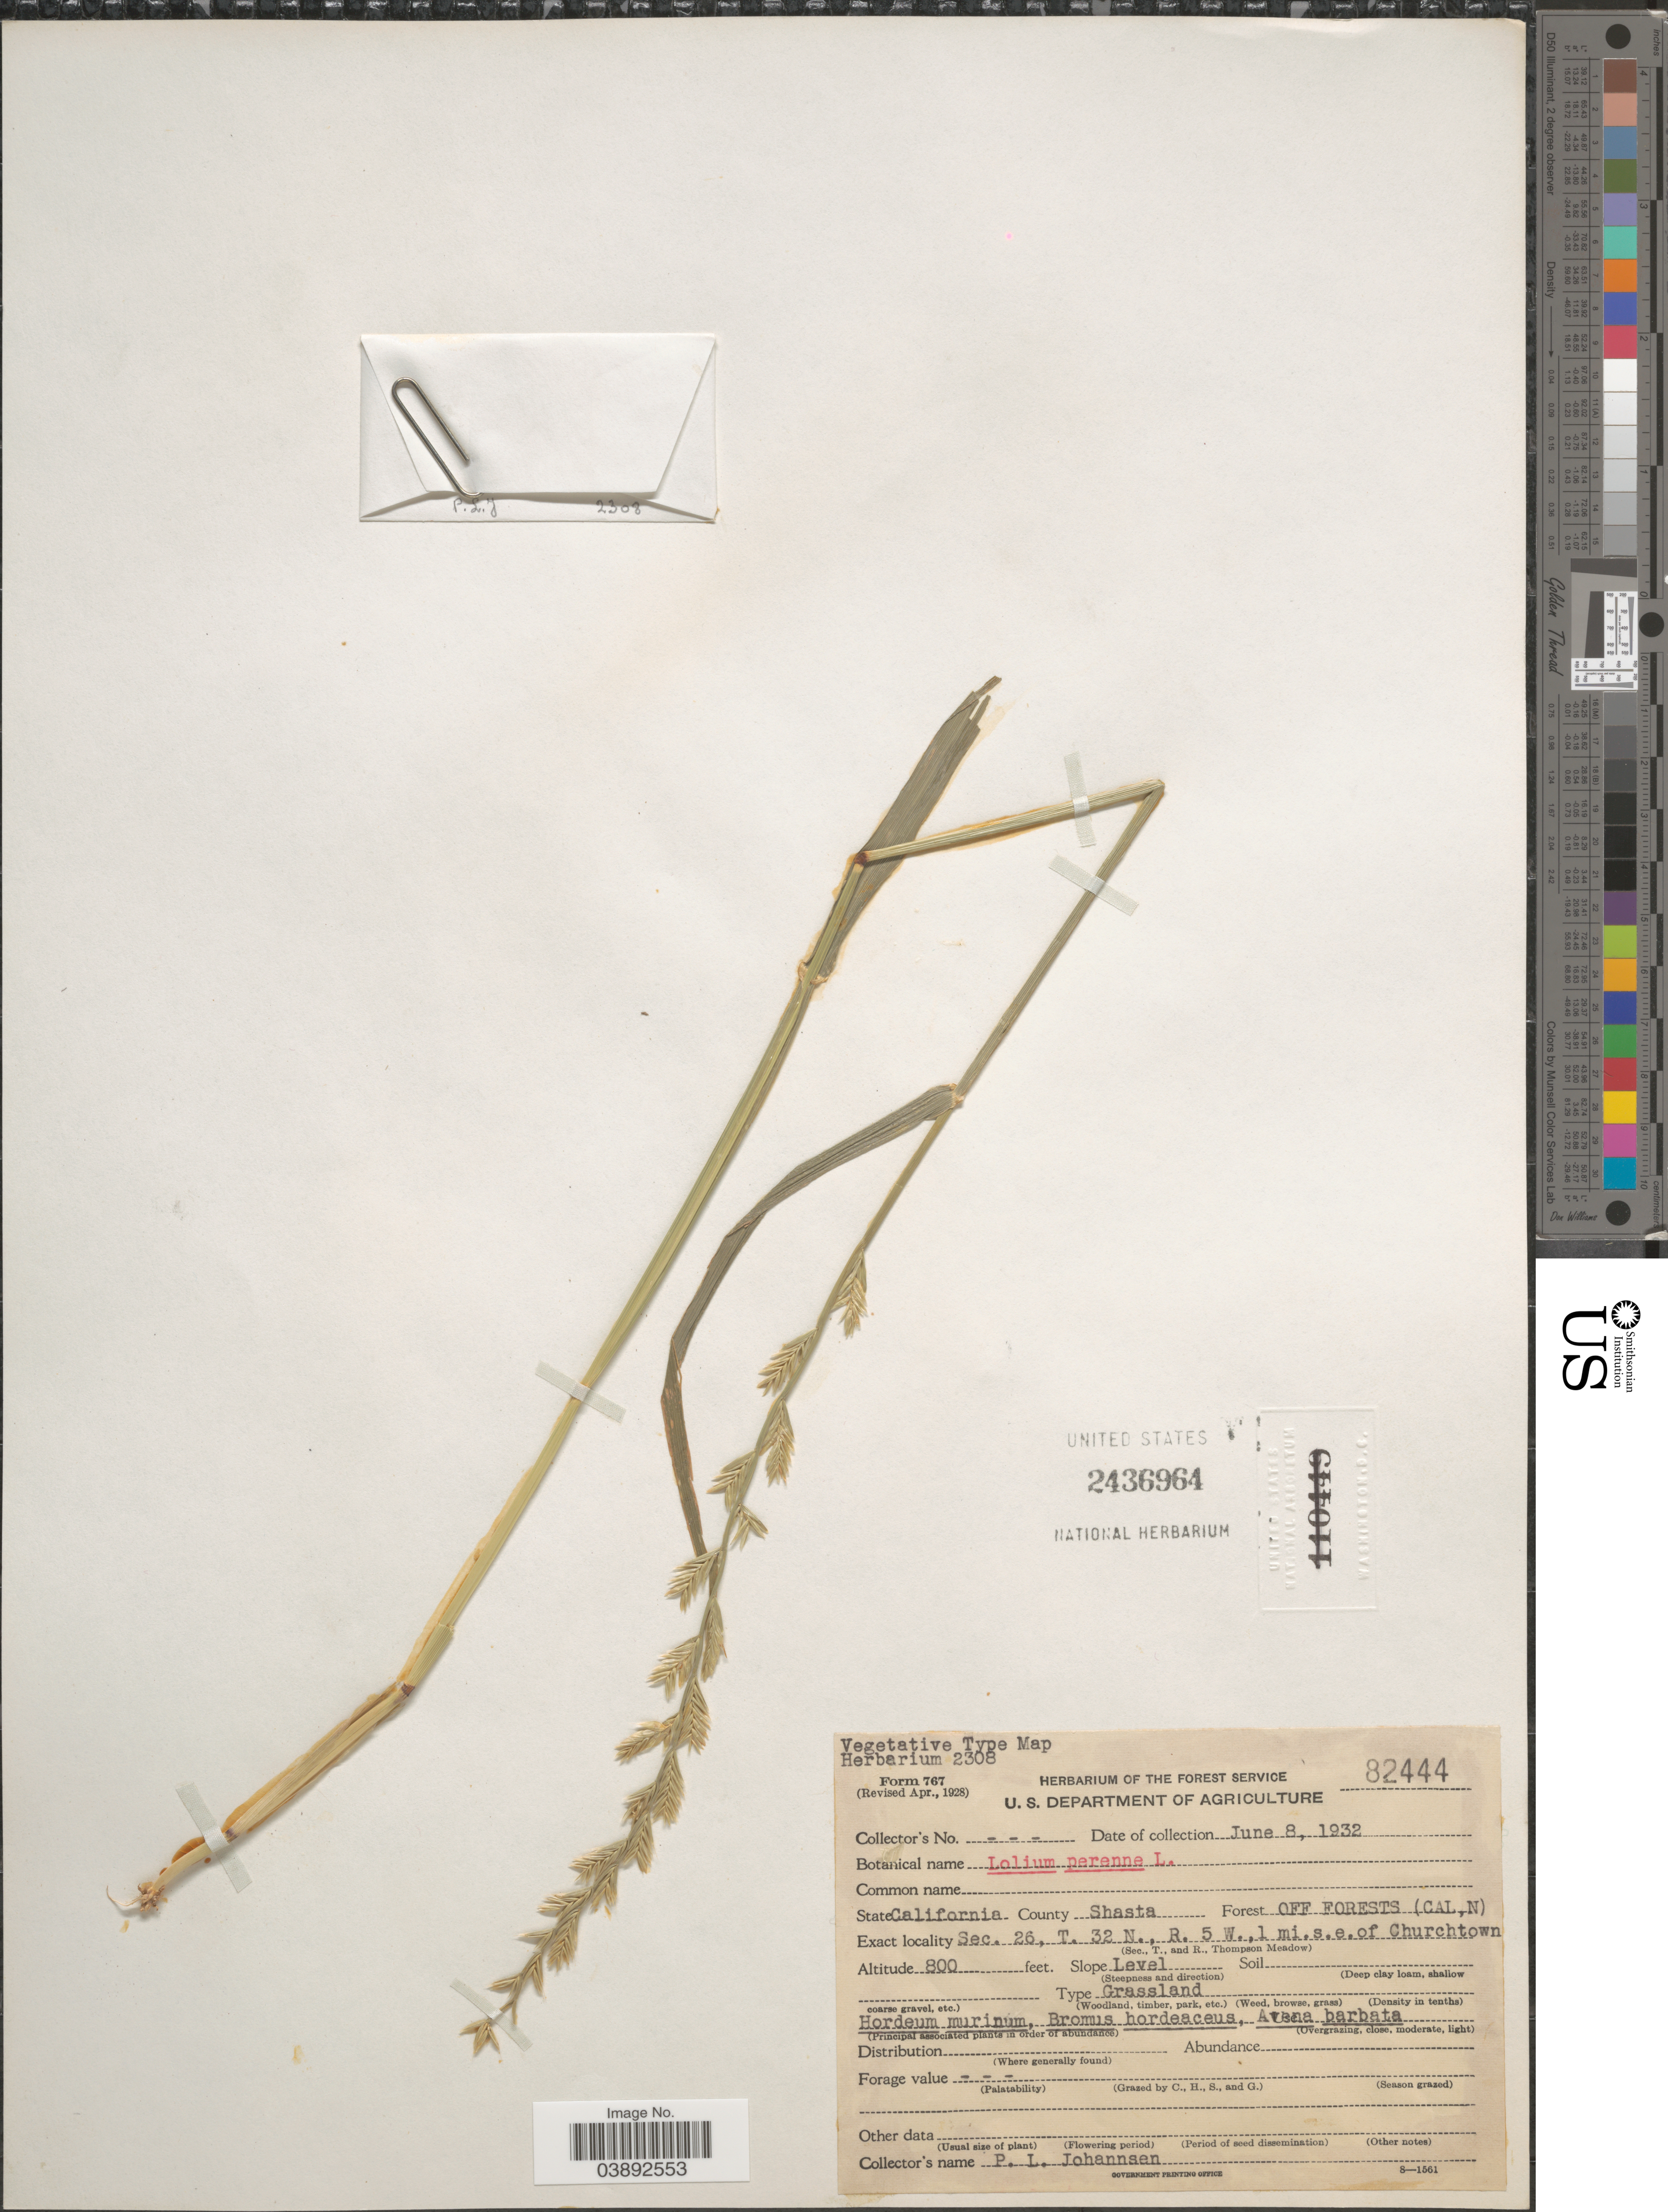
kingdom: Plantae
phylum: Tracheophyta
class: Liliopsida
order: Poales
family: Poaceae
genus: Lolium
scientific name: Lolium perenne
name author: L.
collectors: P. Johannsen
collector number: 82444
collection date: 1932-06-08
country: United States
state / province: California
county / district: Shasta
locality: County Shasta. Forest Off Forests (Cal, N). Sec. 26, T. 32 N., R. 5 W., 1 mi. s.e. of Churchtown.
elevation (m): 244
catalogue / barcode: US 2436964